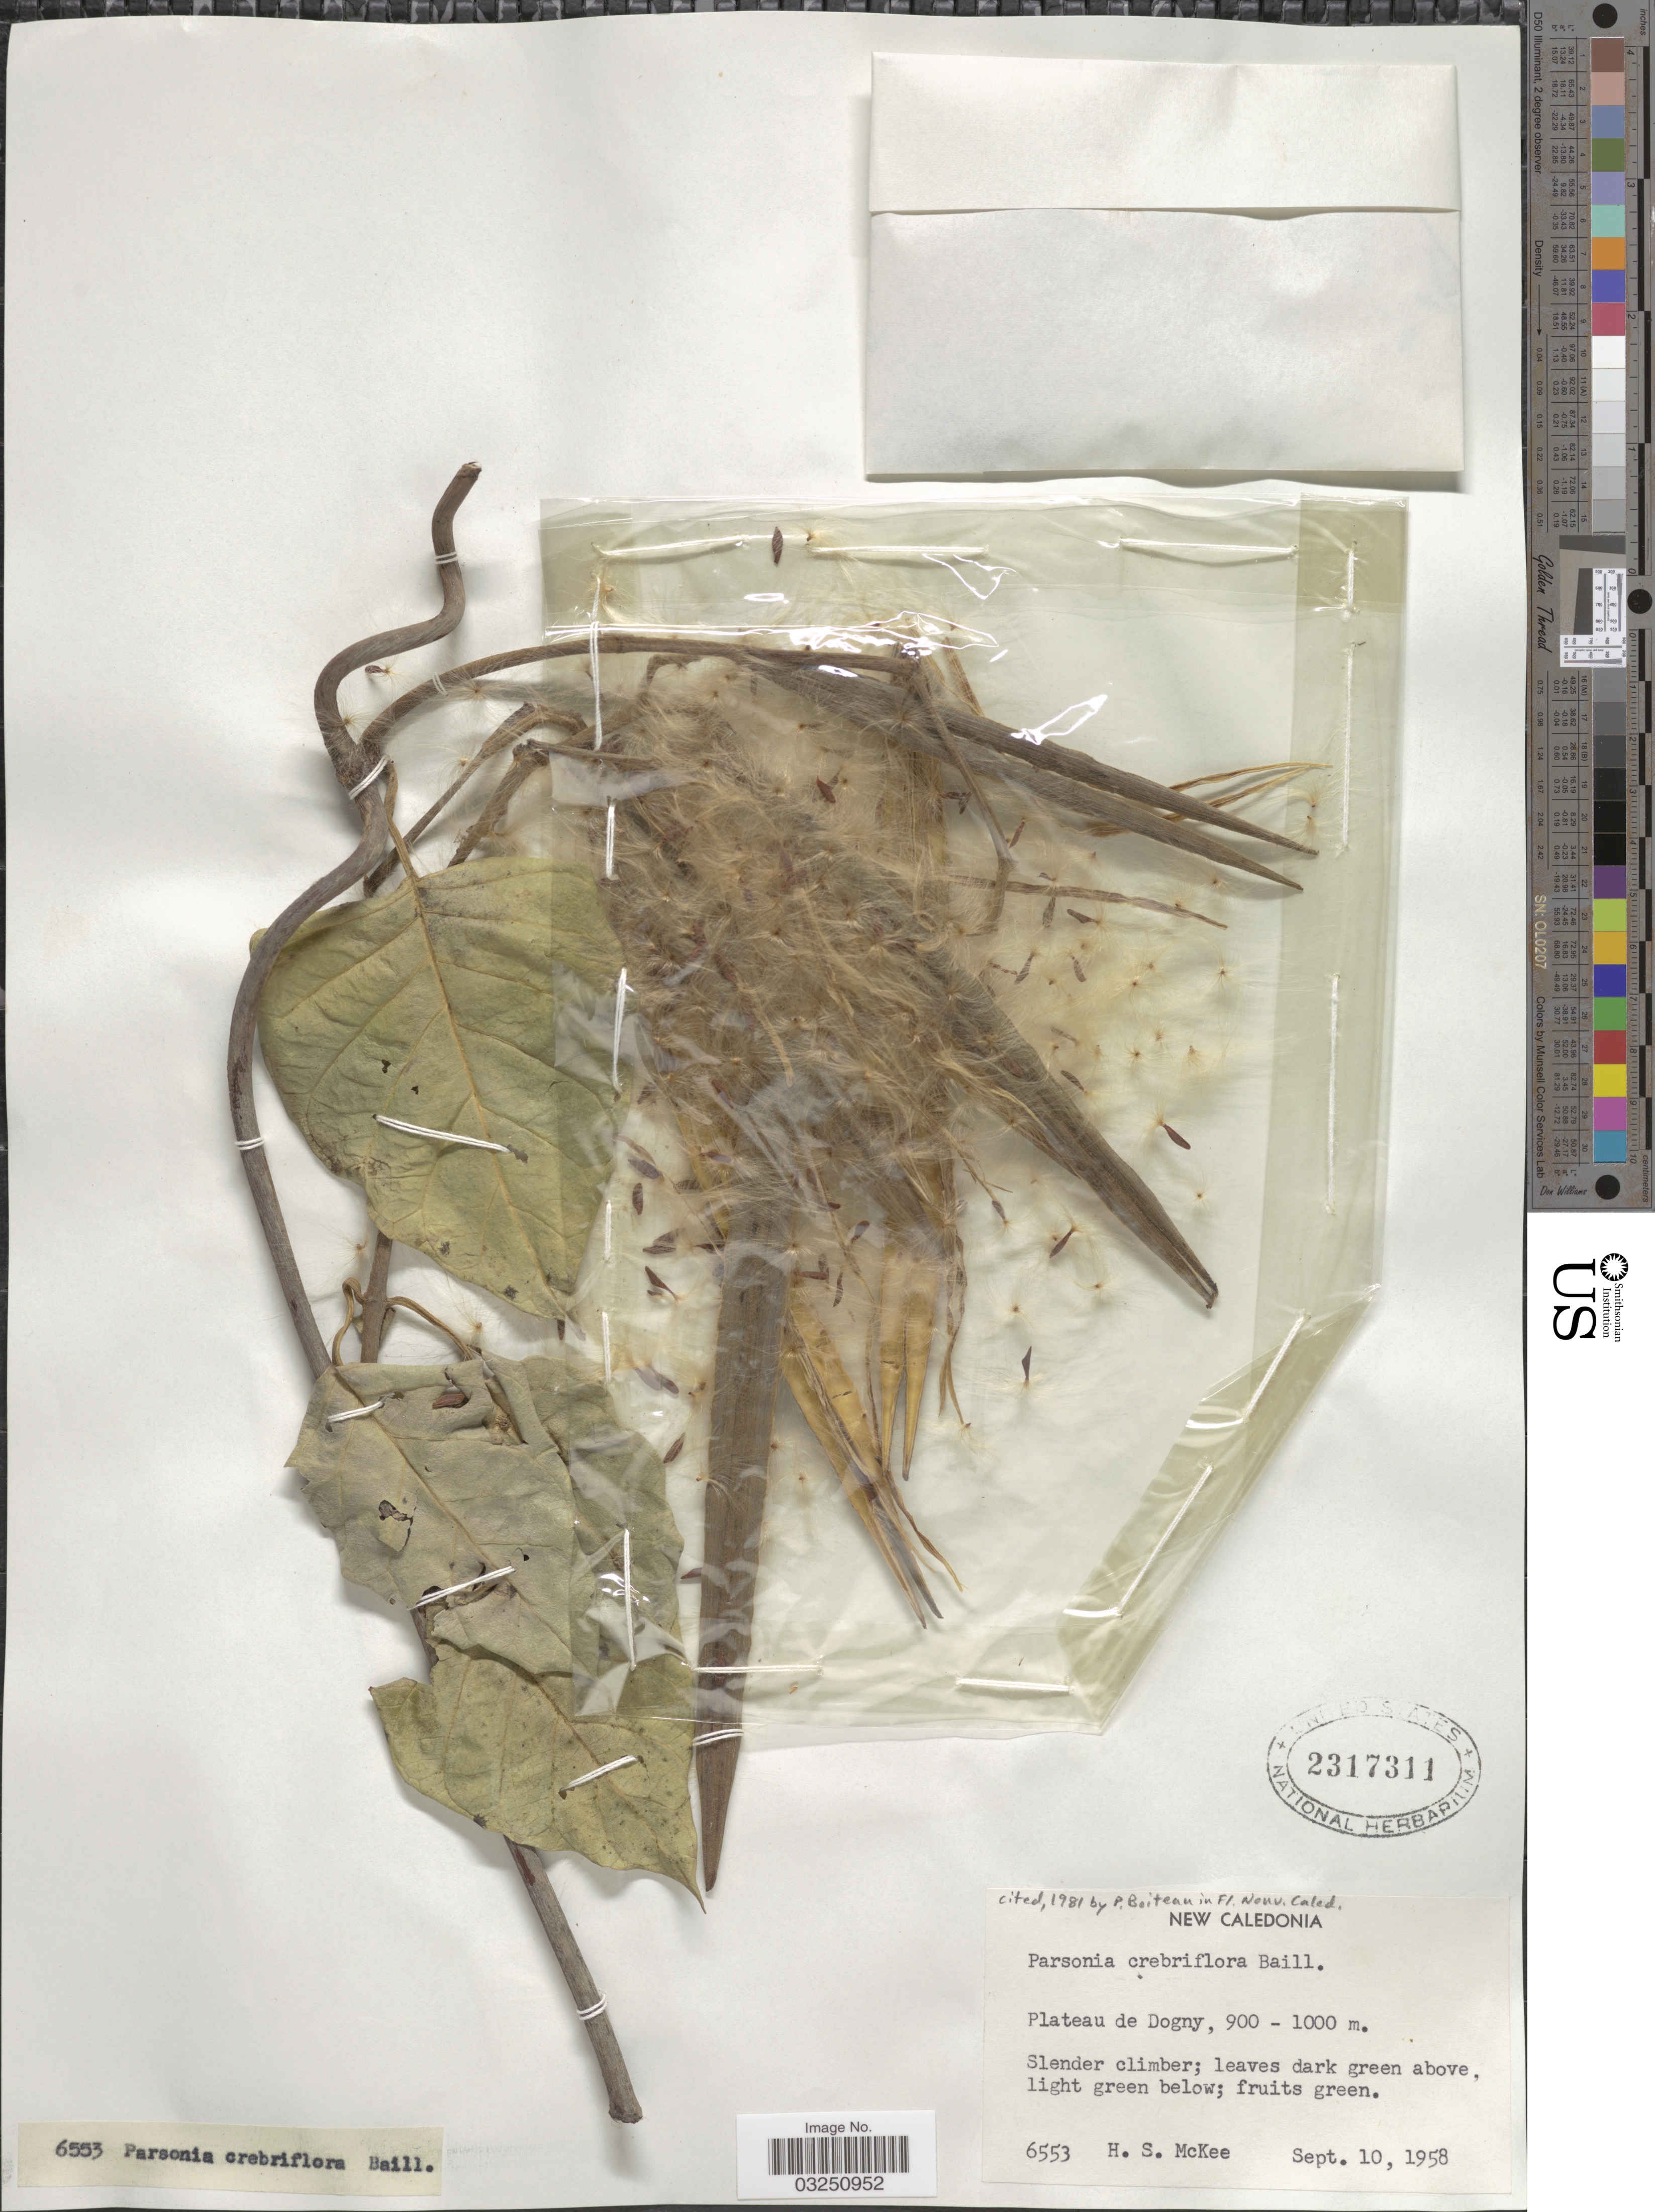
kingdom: Plantae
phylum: Tracheophyta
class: Magnoliopsida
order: Myrtales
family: Lythraceae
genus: Parsonsia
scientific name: Parsonsia crebriflora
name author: Baill.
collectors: H. S. McKee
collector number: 6553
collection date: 1958-09-10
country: New Caledonia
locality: Plateau de Dogny.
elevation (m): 900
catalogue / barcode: US 2317311